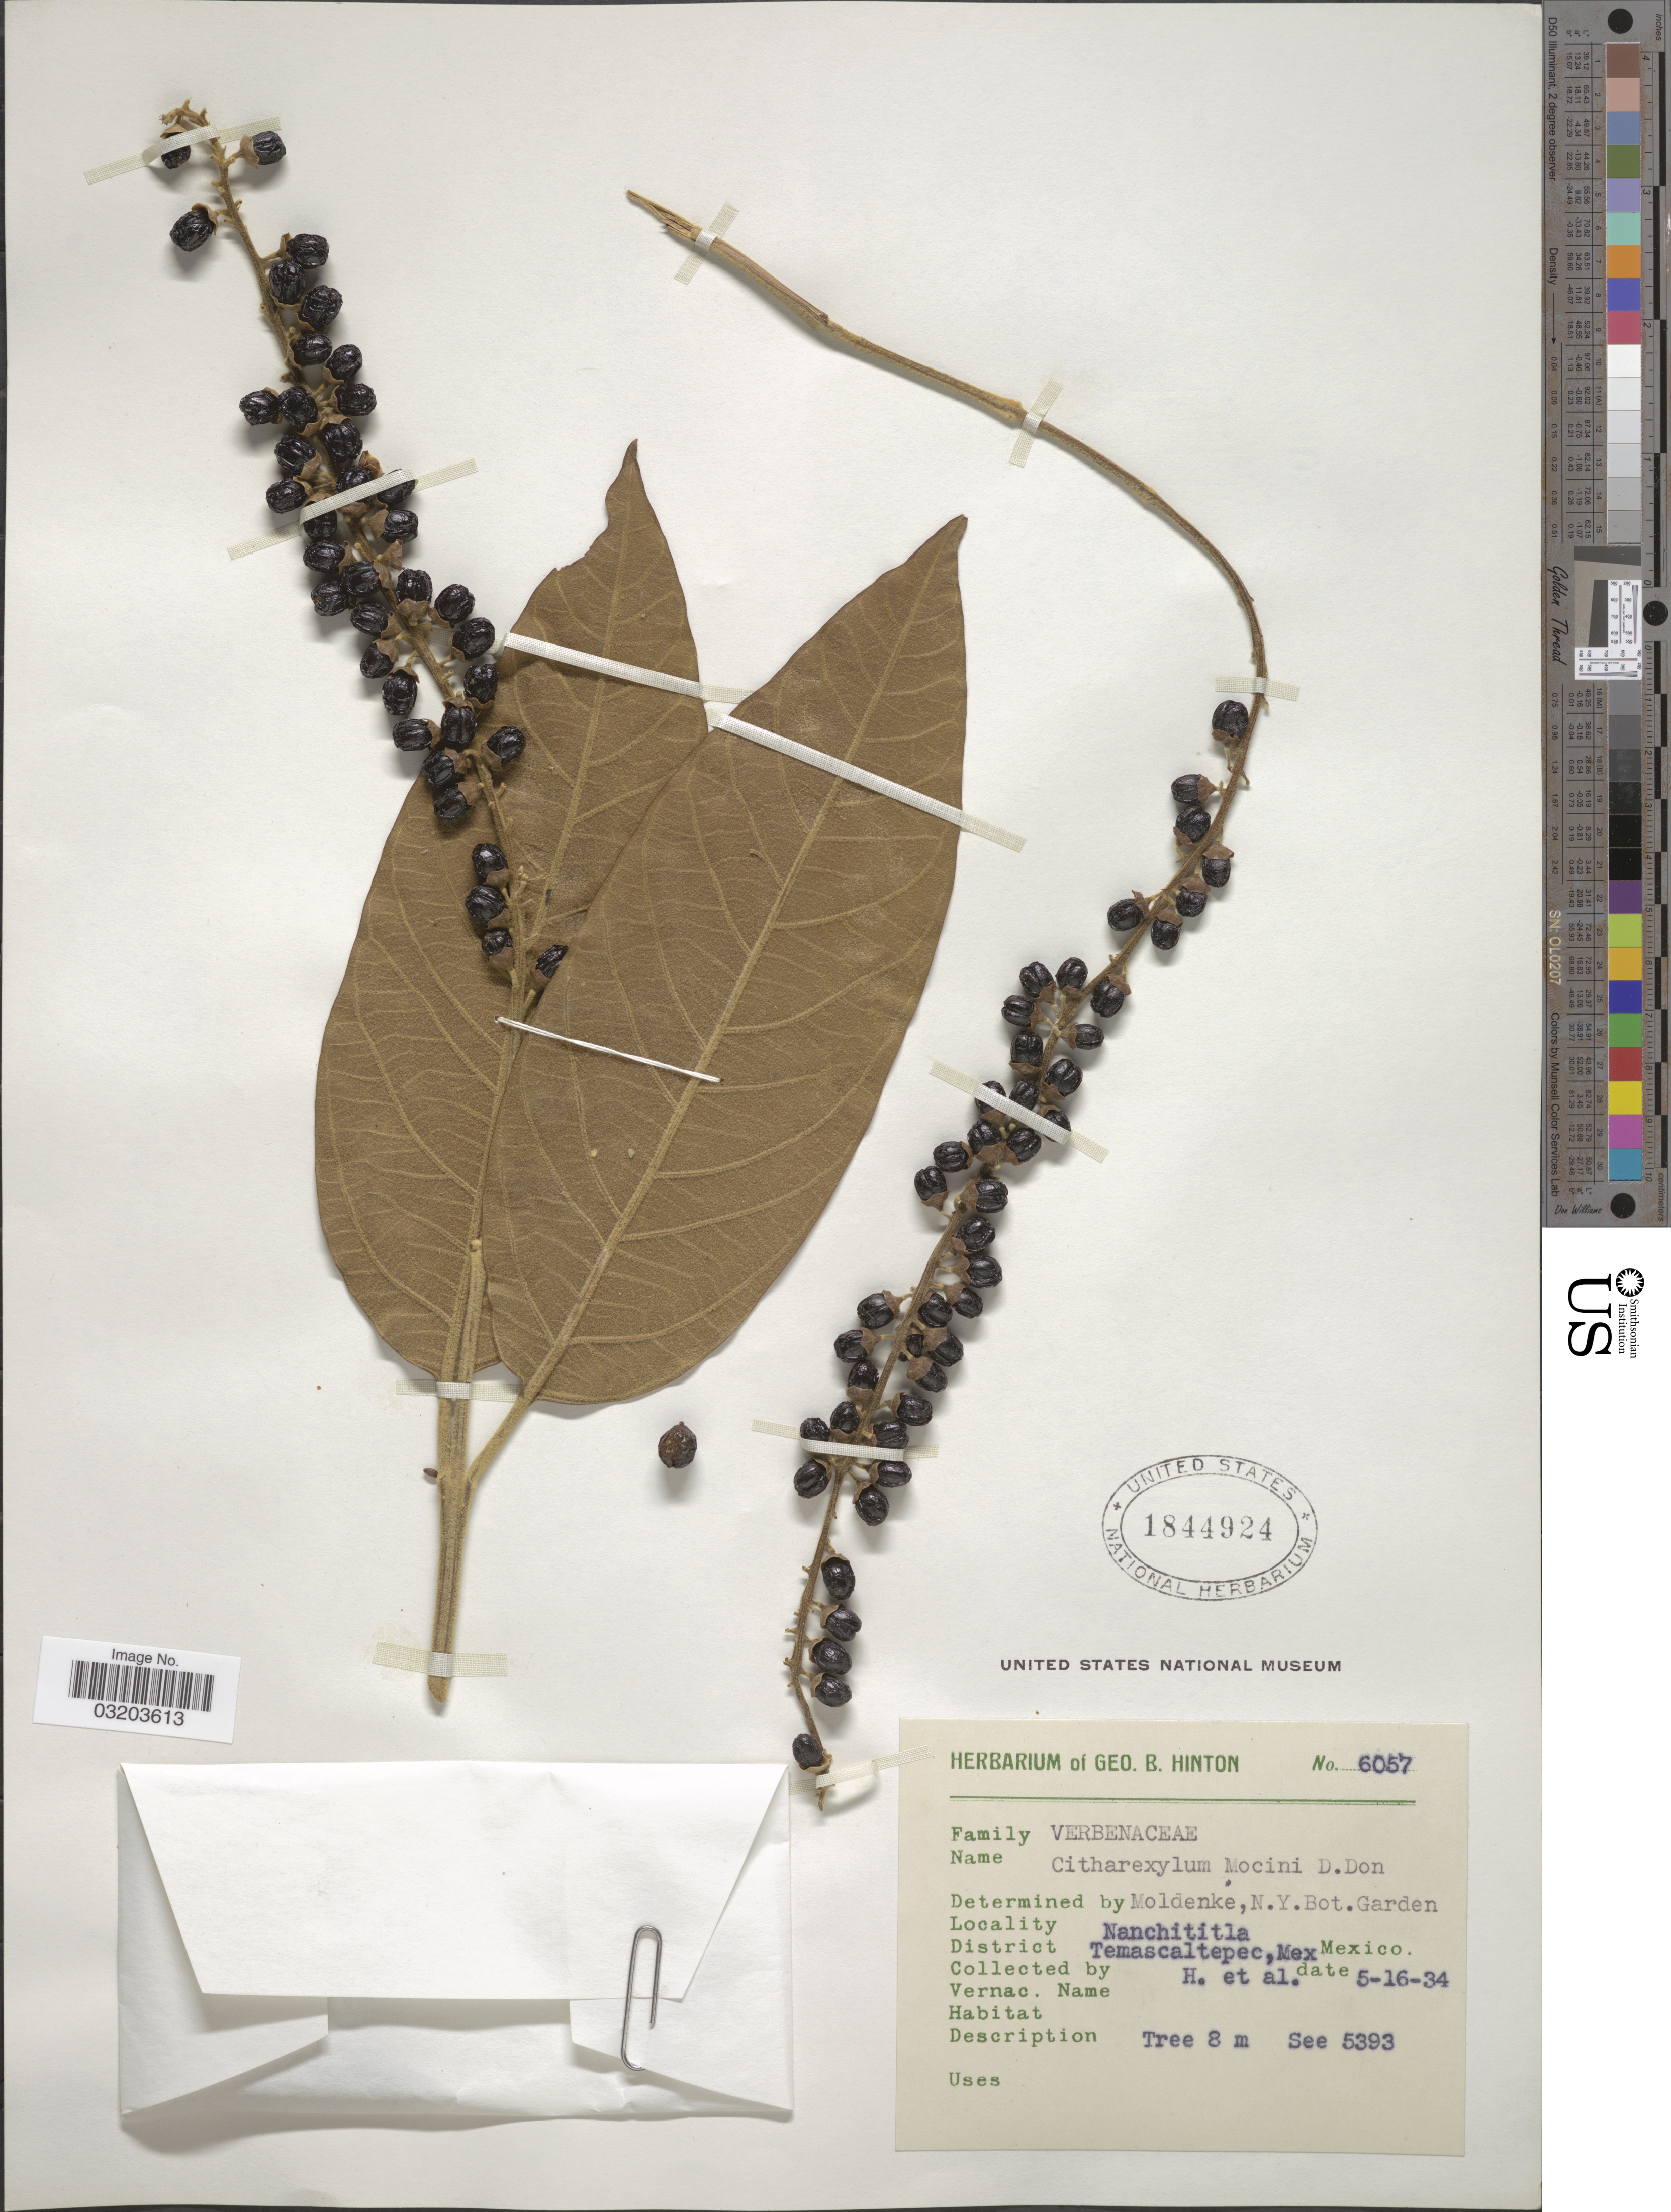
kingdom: Plantae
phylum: Tracheophyta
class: Magnoliopsida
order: Lamiales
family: Verbenaceae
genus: Citharexylum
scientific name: Citharexylum mocinoi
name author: D. Don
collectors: G. B. Hinton & et al.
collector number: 6057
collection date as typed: Transcribed d/m/y: 16/5/34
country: Mexico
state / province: México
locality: Nanchititla. District Temascaltepec, Méx.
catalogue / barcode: US 1844924